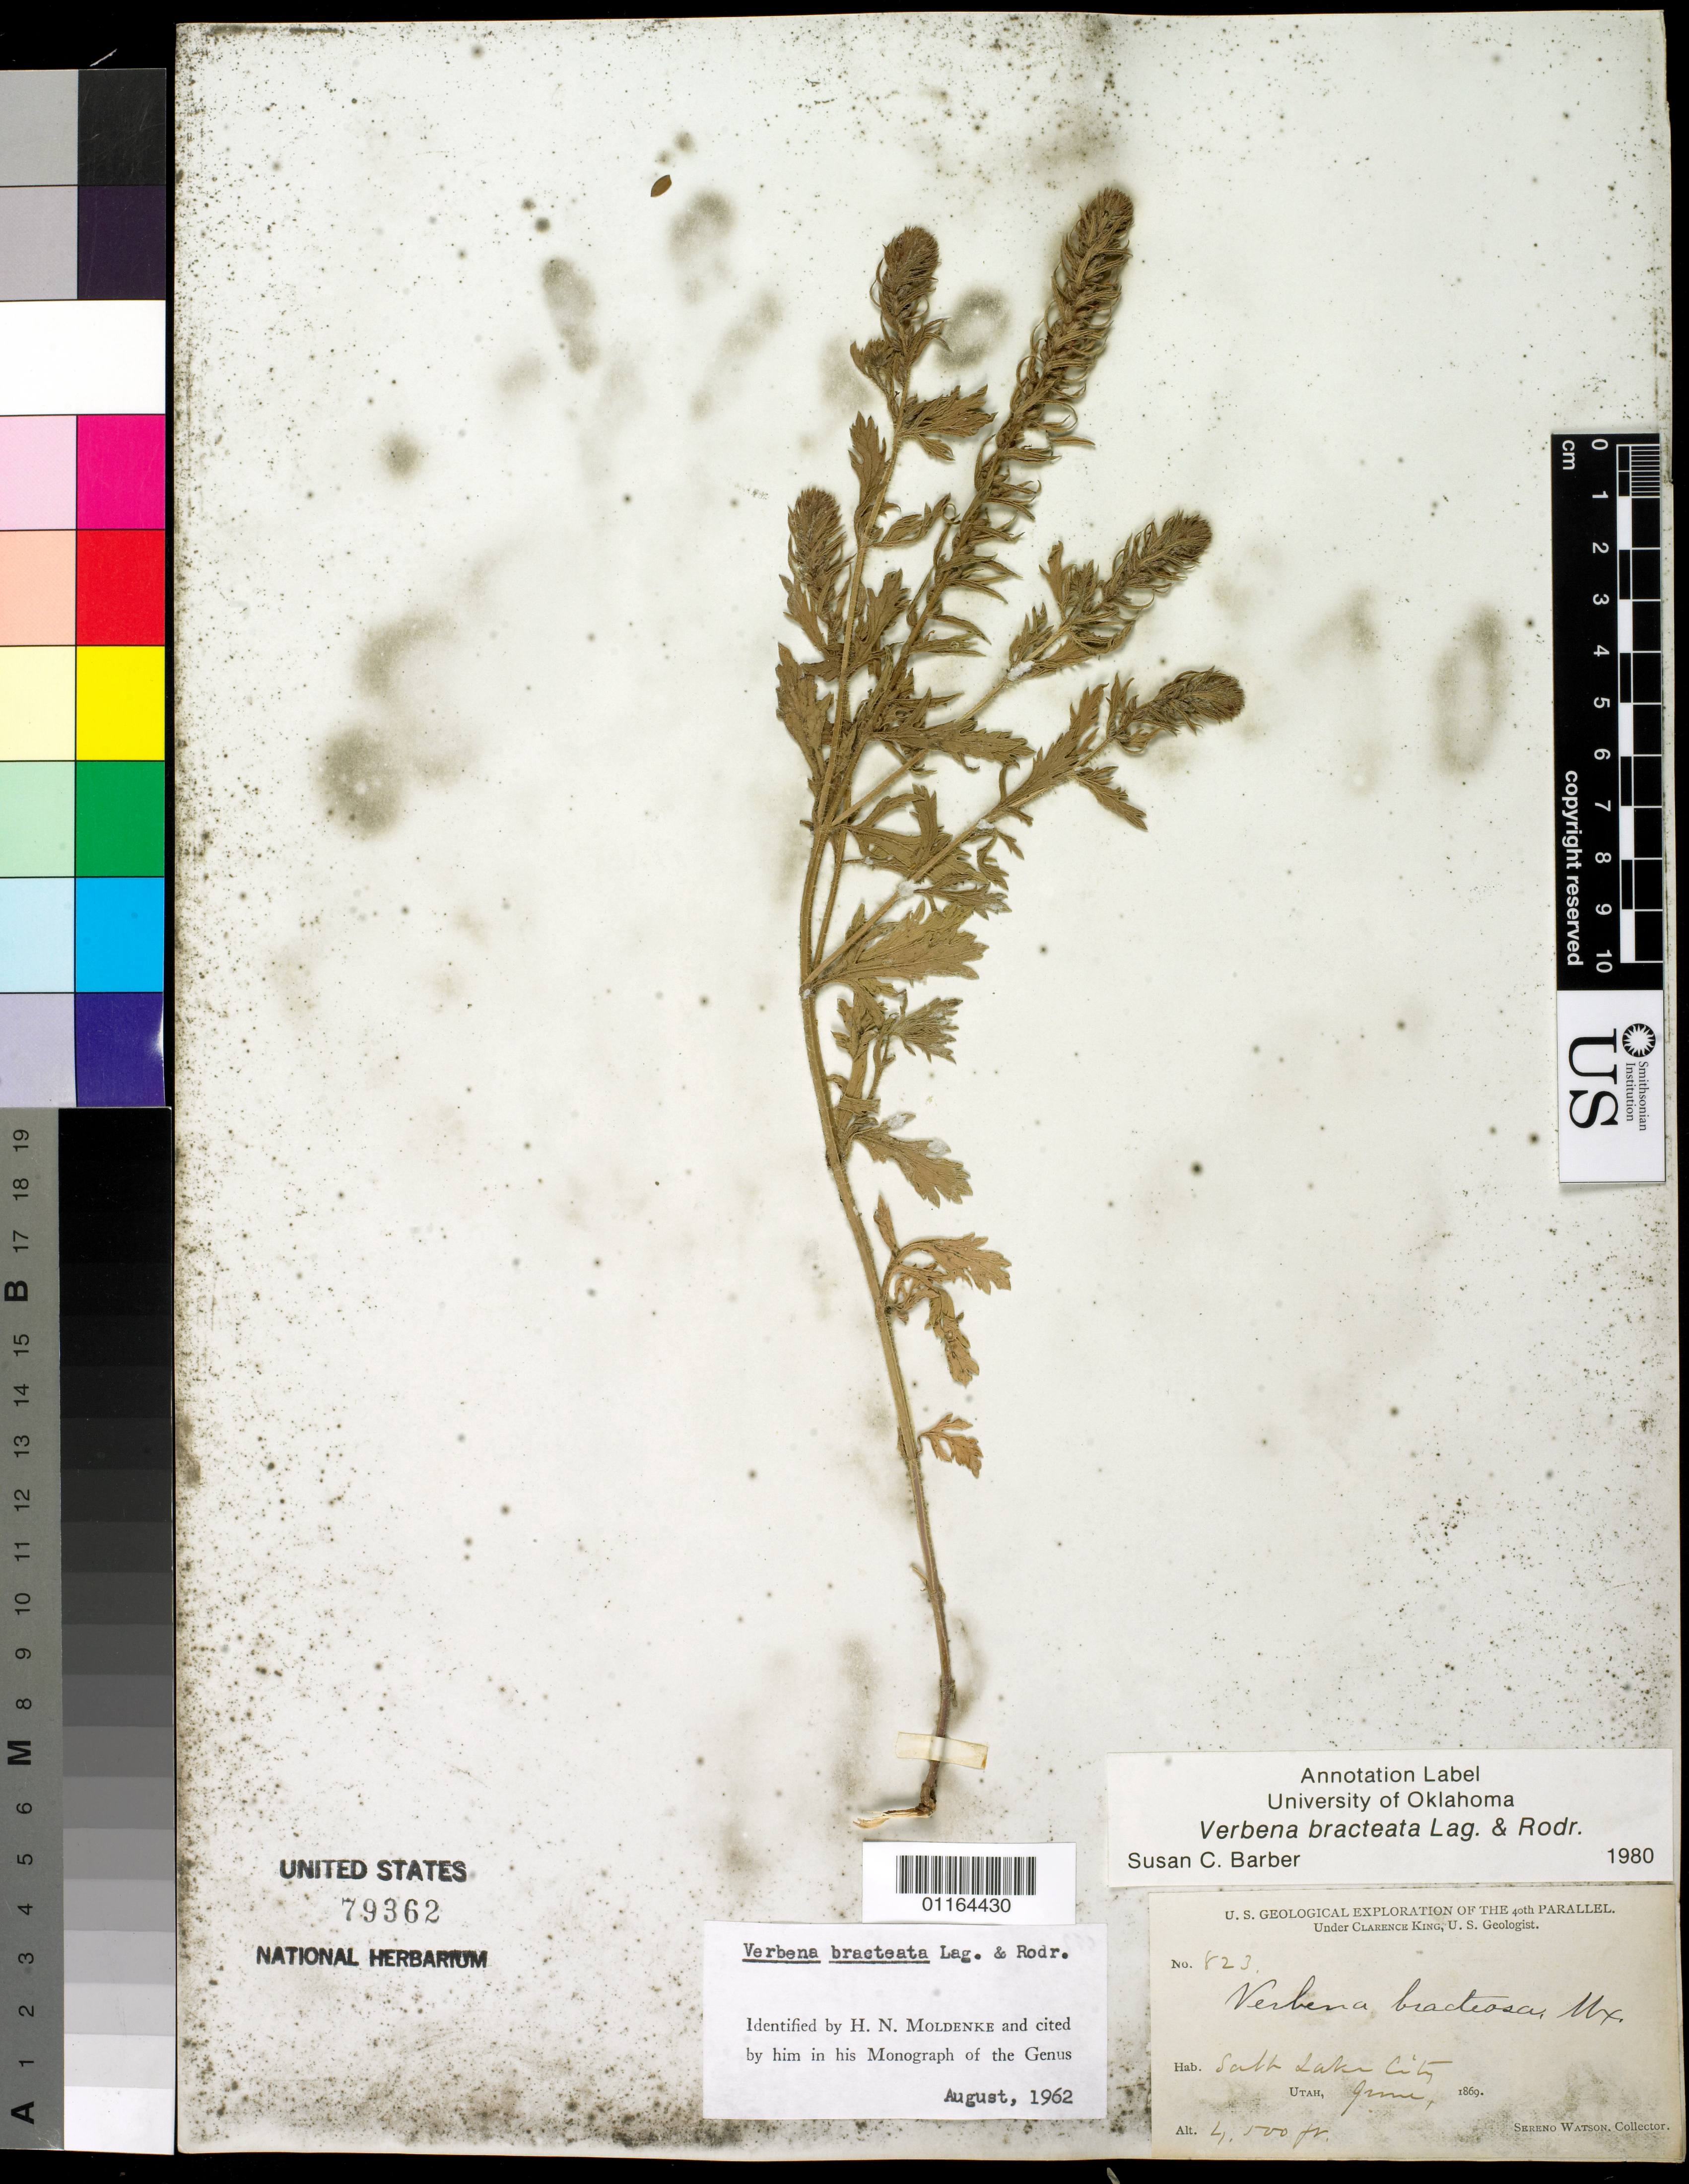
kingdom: Plantae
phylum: Tracheophyta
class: Magnoliopsida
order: Lamiales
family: Verbenaceae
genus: Verbena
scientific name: Verbena bracteata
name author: Cav. ex Lag. & Rodr.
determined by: Moldenke, H. N.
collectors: S. Watson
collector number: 823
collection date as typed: Jun 1869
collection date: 1869-06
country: United States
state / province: Utah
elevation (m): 1372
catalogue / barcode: US 79362